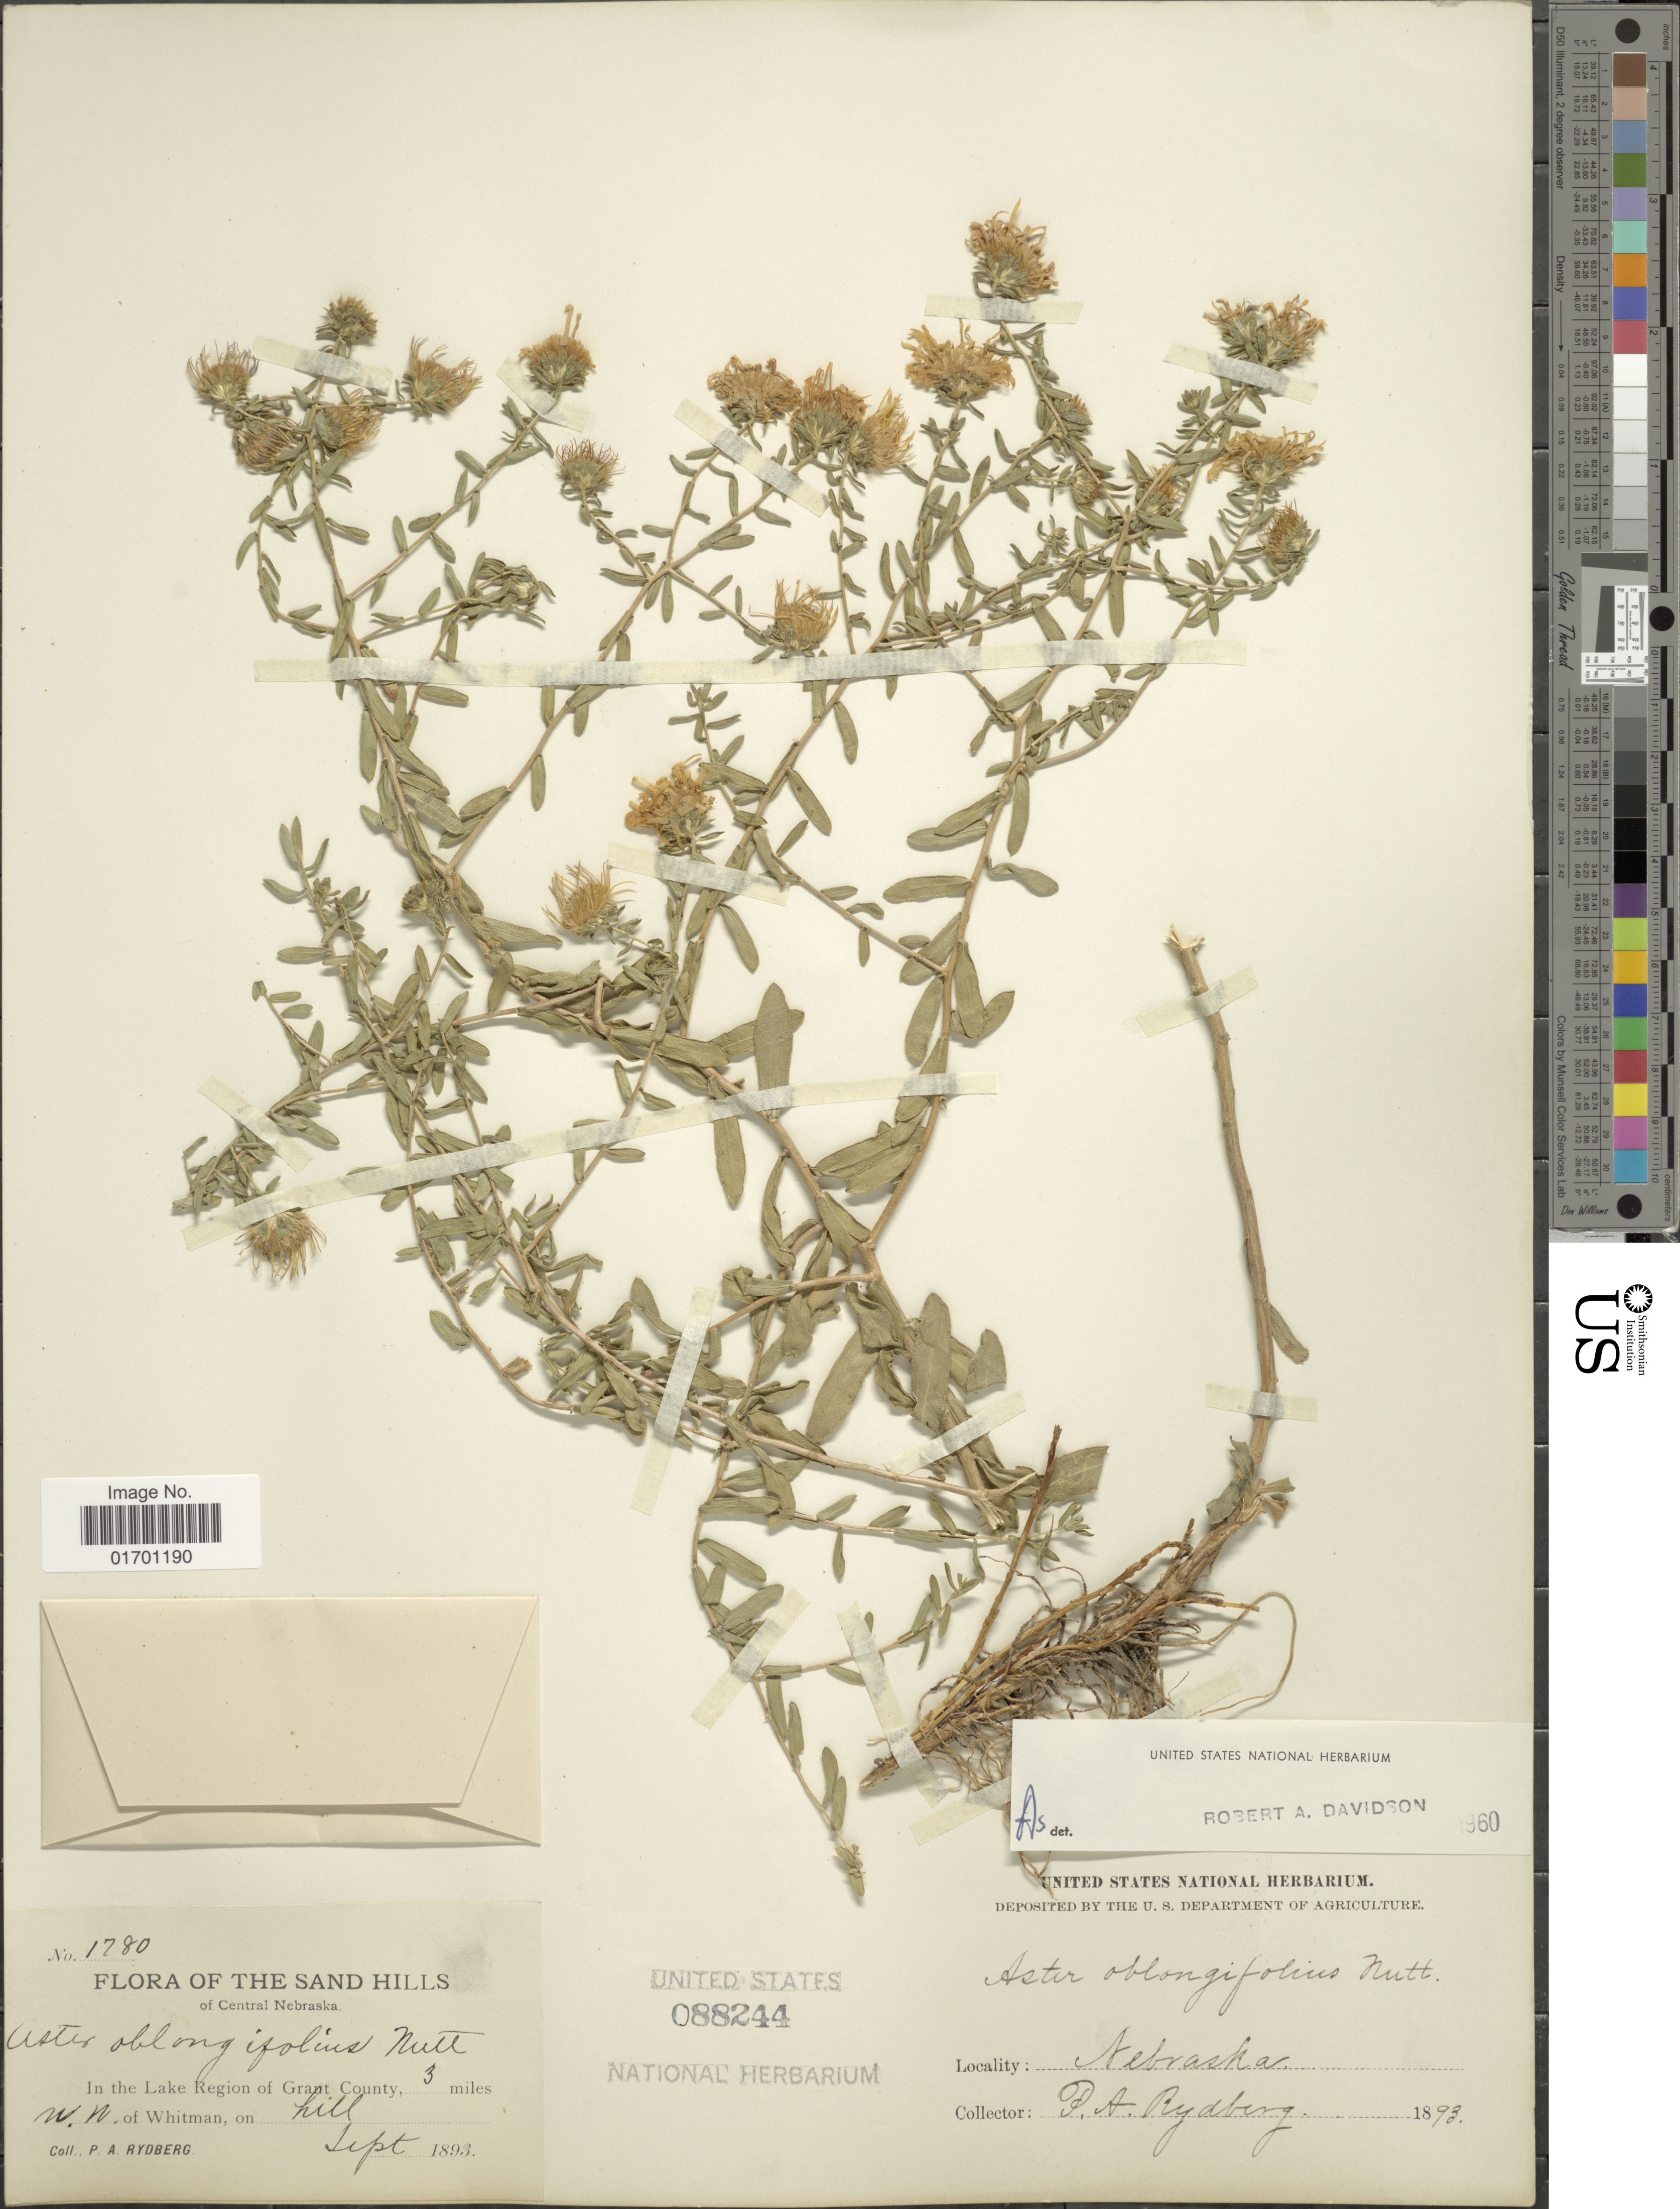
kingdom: Plantae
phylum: Tracheophyta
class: Magnoliopsida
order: Asterales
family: Asteraceae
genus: Symphyotrichum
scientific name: Symphyotrichum oblongifolium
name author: (Nutt.) G.L. Nesom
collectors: P. A. Rydberg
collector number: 1780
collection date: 1893-09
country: United States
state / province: Nebraska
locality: The Sand Hills of Central Nebreska, In the Lake Region of Grant County, 3 miles W. N. on Whitman, on hill.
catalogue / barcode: US 88244